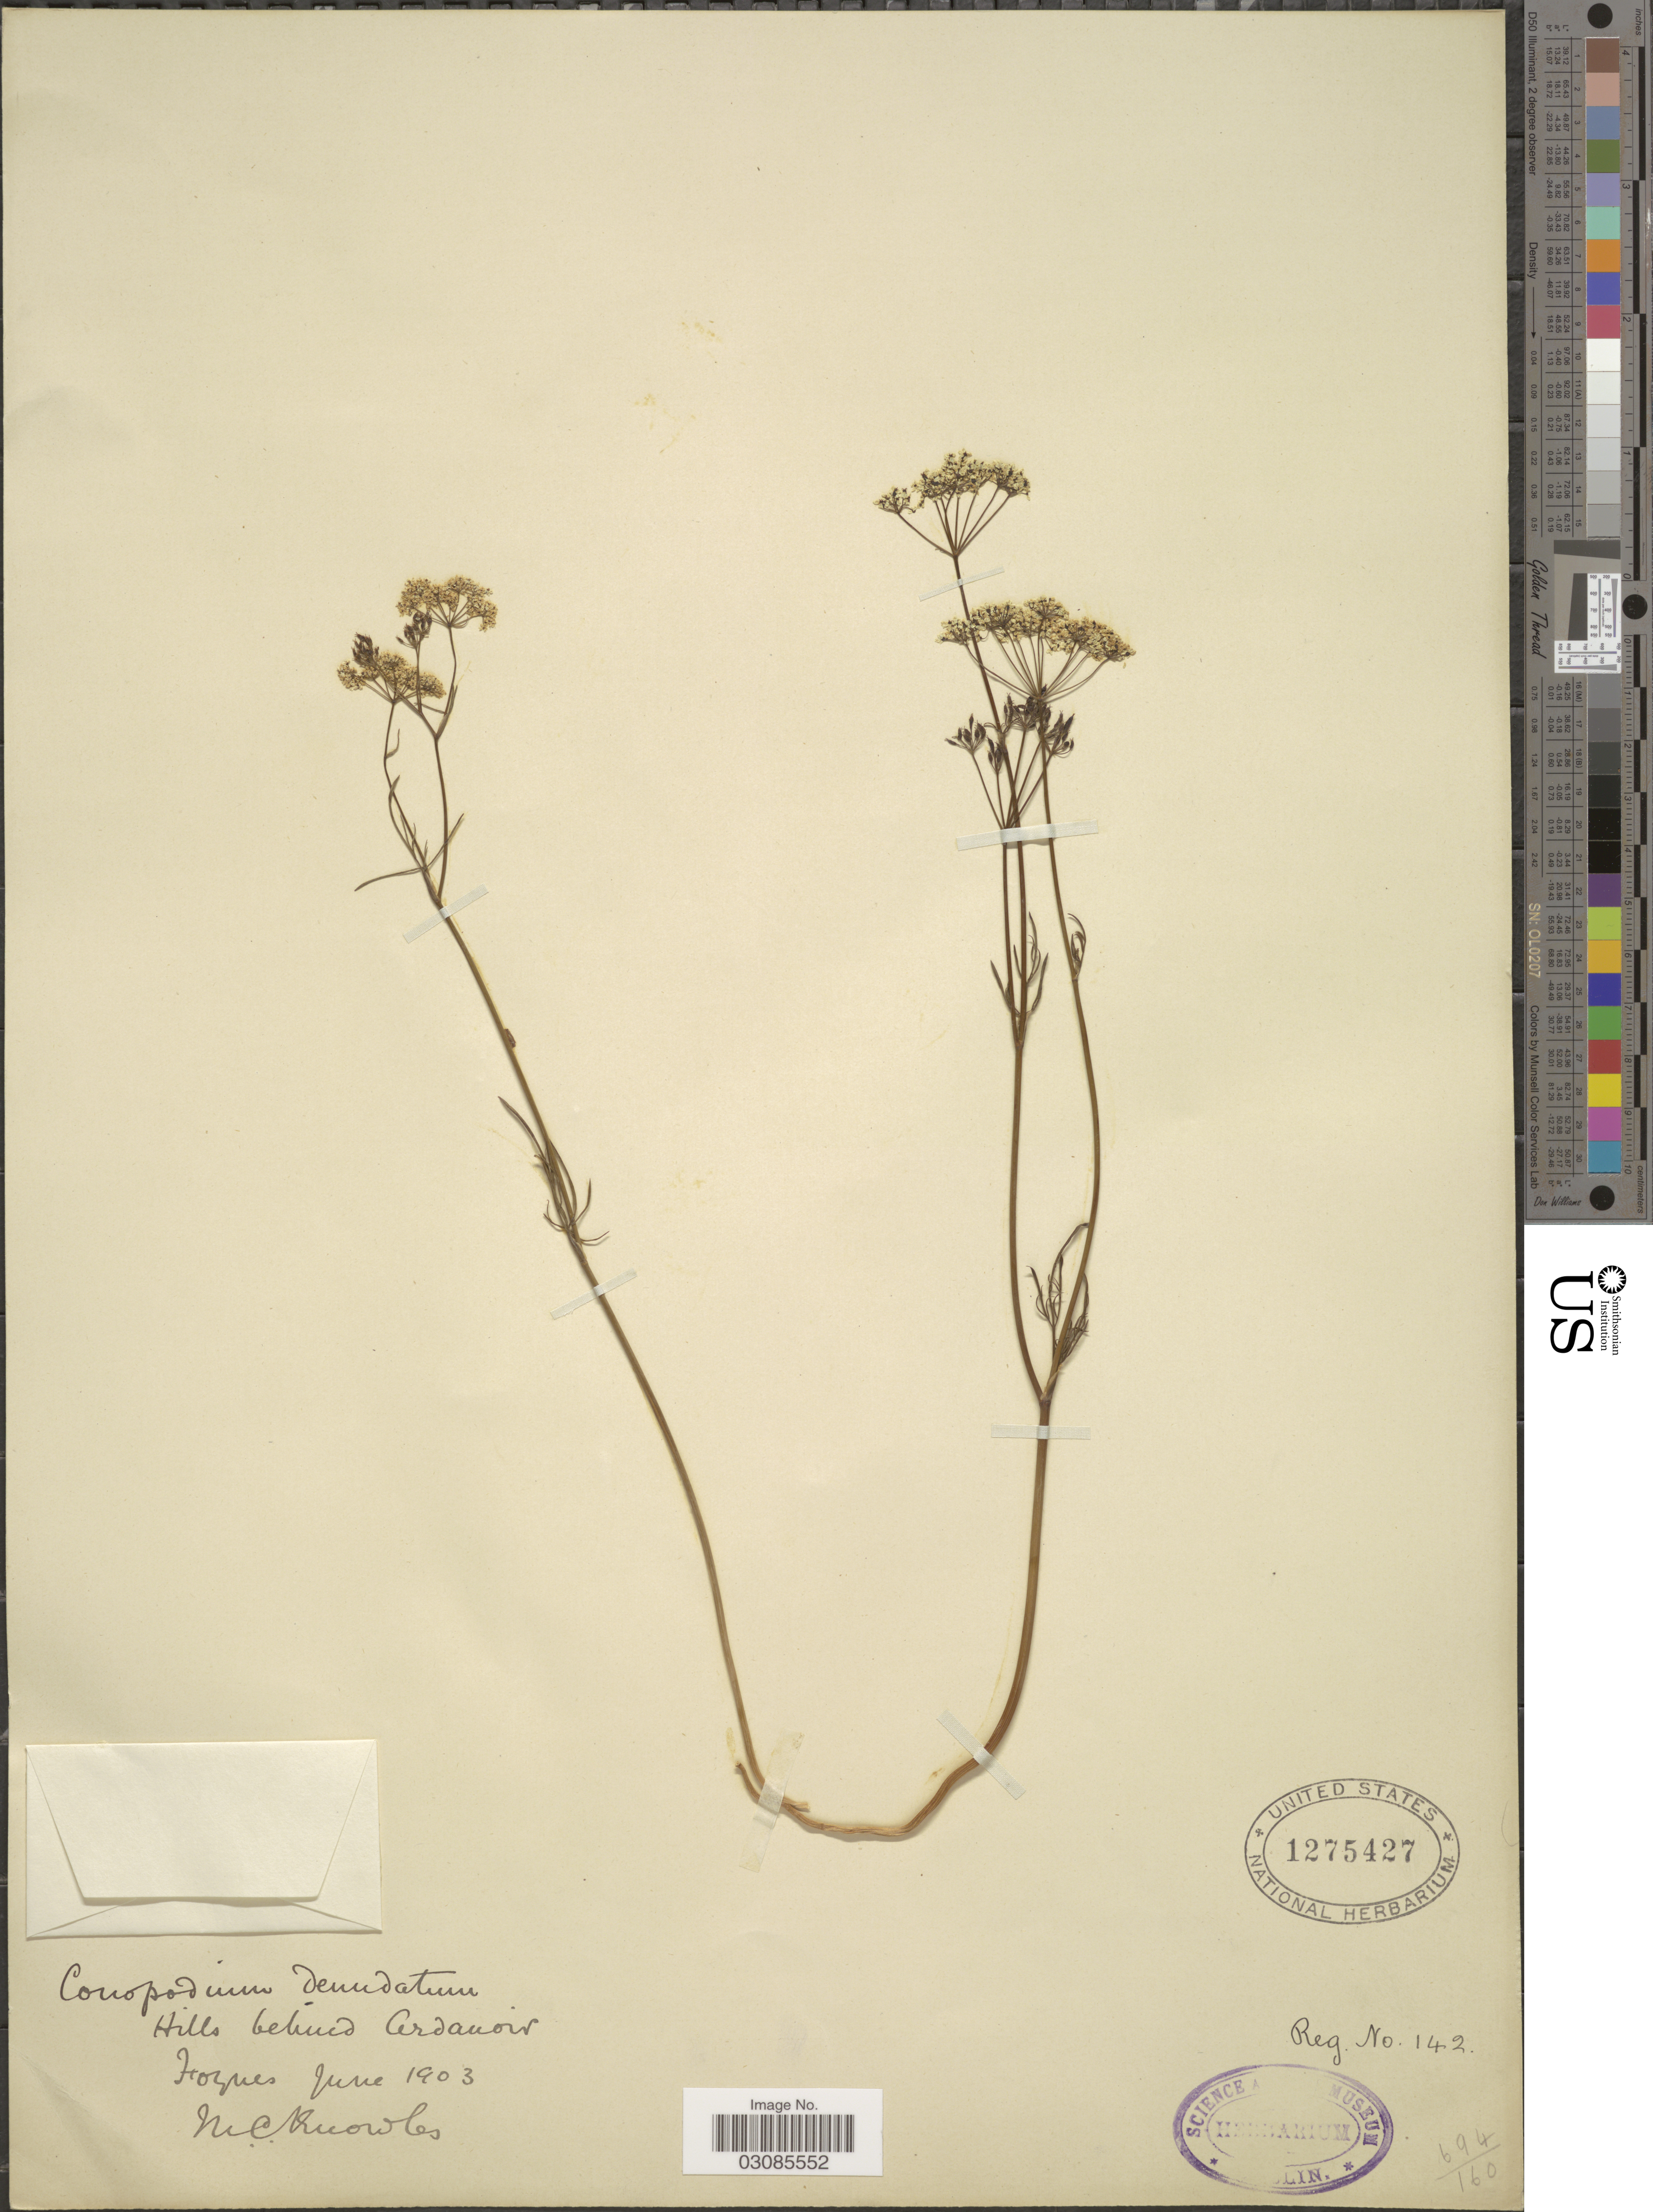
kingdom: Plantae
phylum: Tracheophyta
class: Magnoliopsida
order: Apiales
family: Apiaceae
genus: Conopodium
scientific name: Conopodium denudatum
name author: (DC.) W.D.J. Koch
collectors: M. C. Knowles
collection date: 1903-06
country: Ireland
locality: Hills behind Ardanoir Foynes.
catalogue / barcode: US 1275427